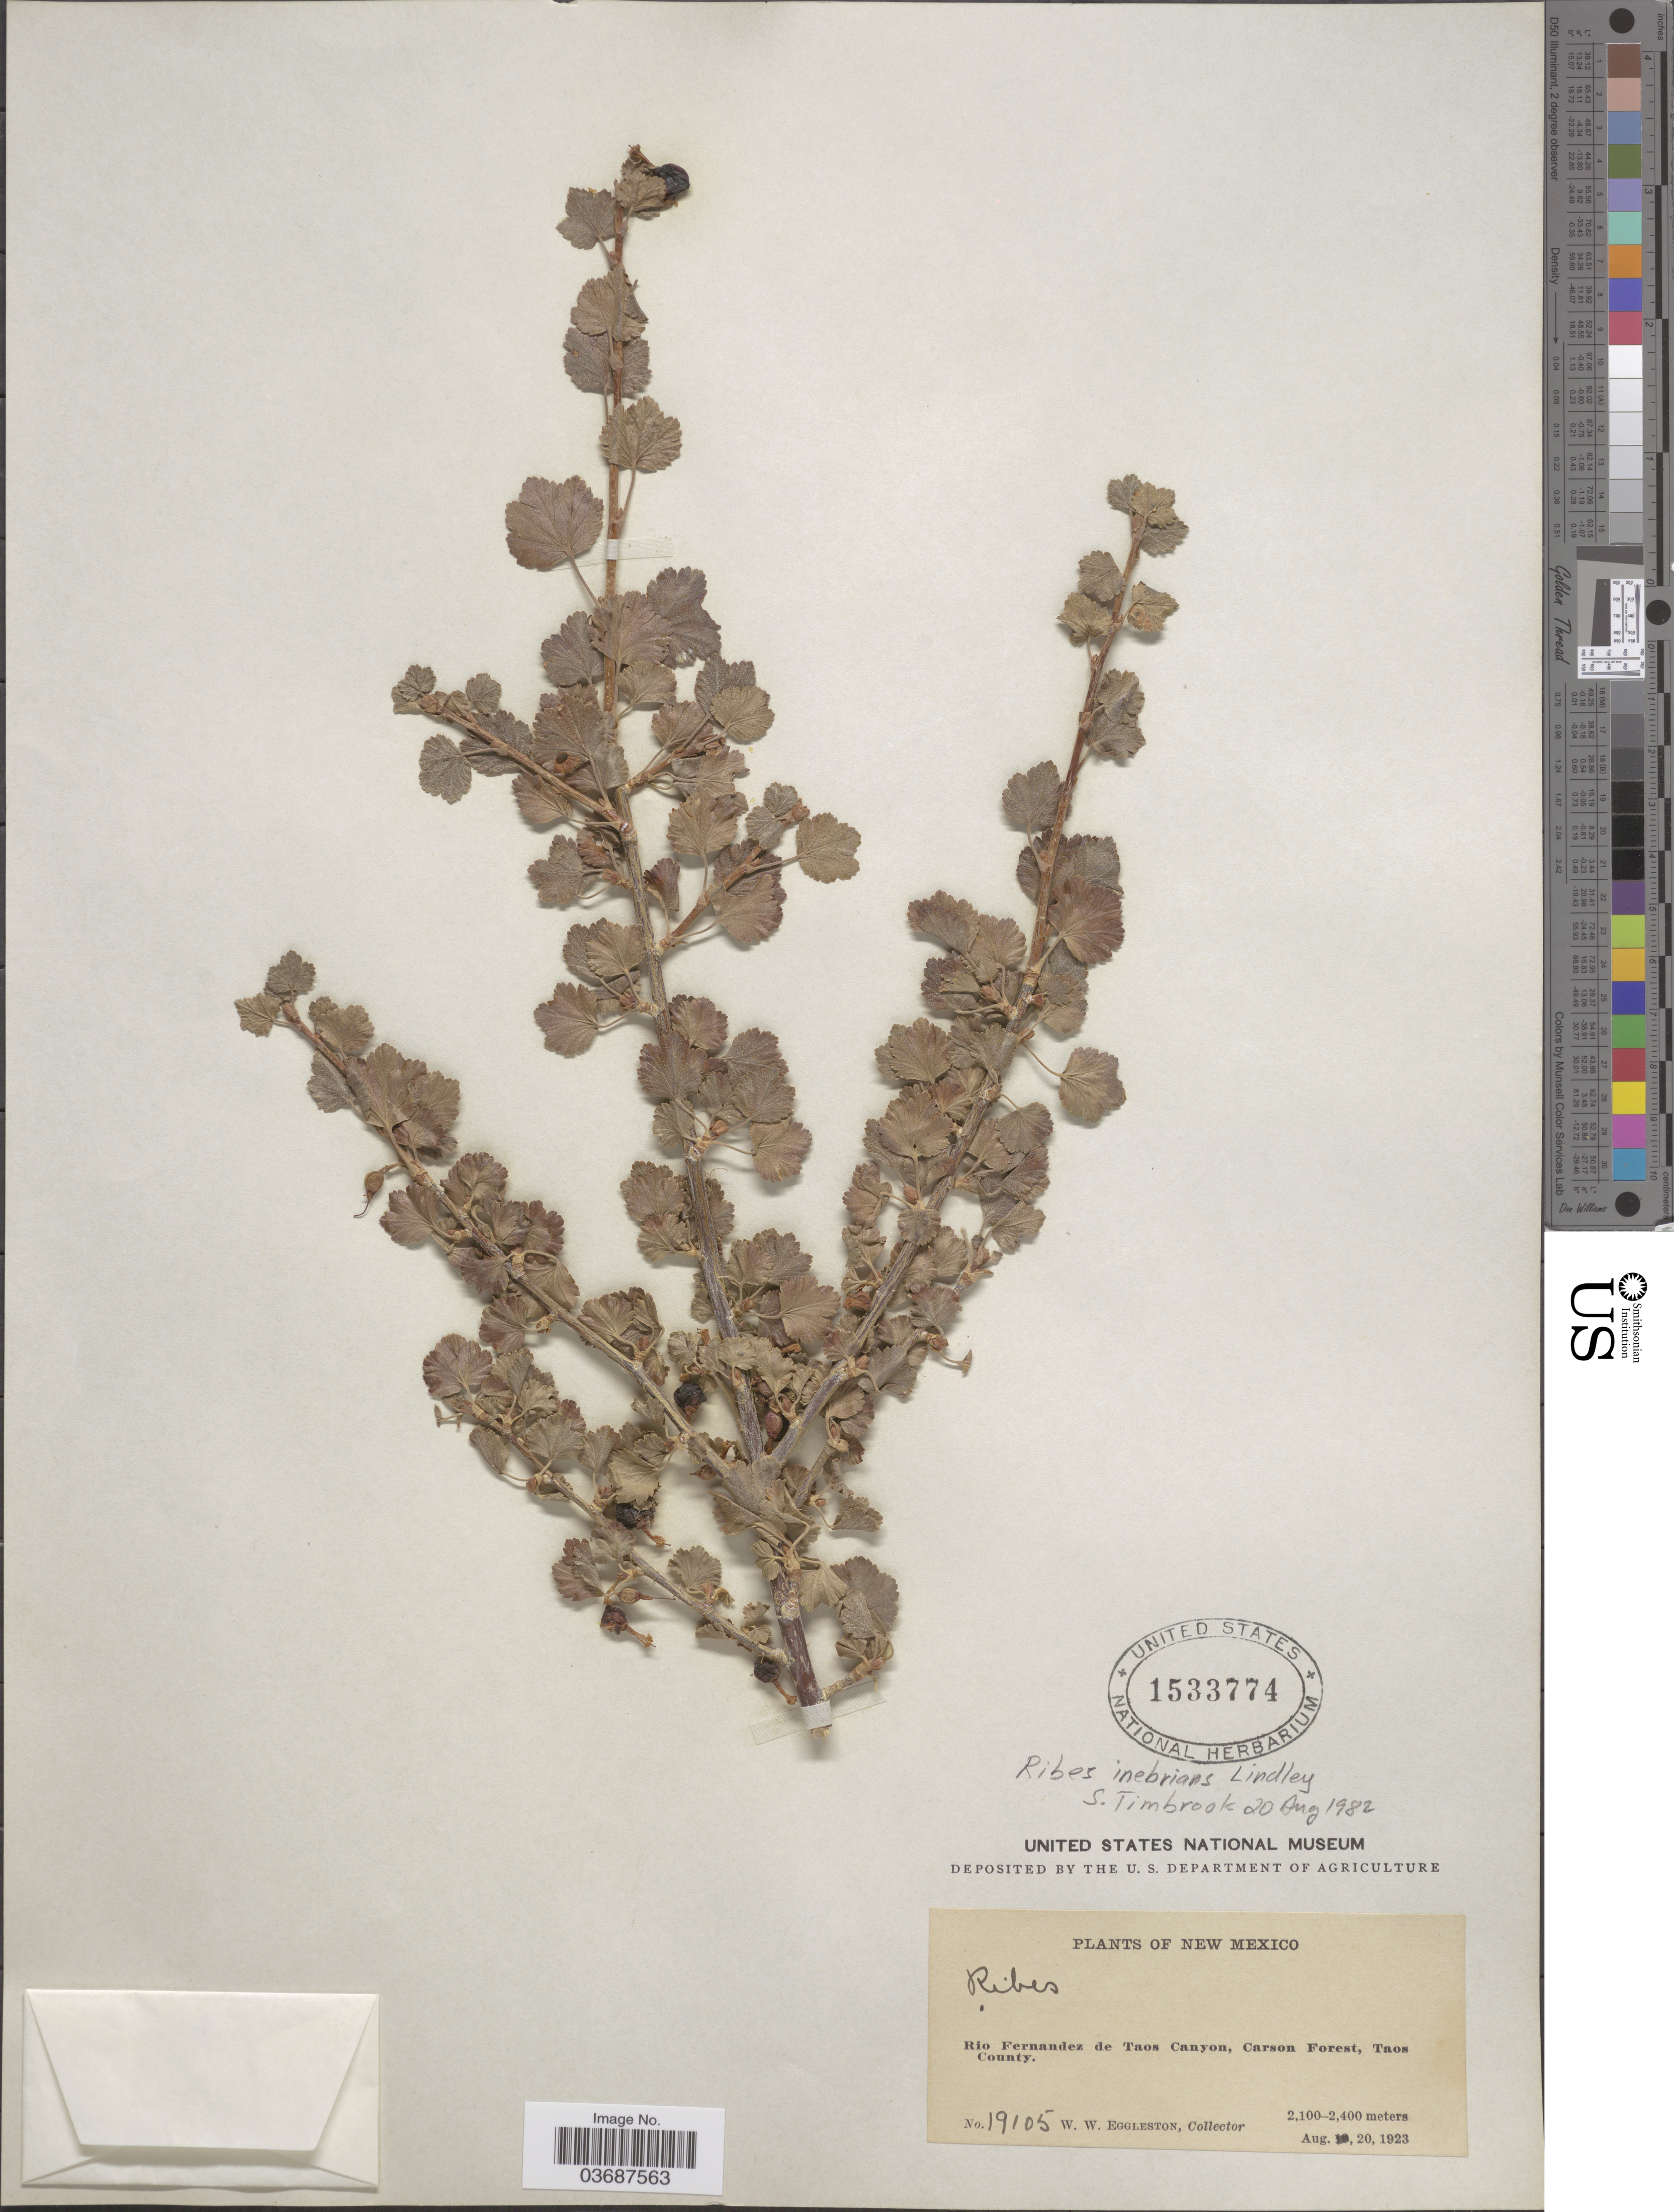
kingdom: Plantae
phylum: Tracheophyta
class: Magnoliopsida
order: Saxifragales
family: Grossulariaceae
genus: Ribes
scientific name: Ribes inebrians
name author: Lindl.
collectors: W. W. Eggleston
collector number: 19105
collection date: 1923-08-20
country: United States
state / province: New Mexico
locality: Rio Fernandez de Taos Canyon, Carson Forest, Taos County.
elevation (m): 2100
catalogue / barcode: US 1533774